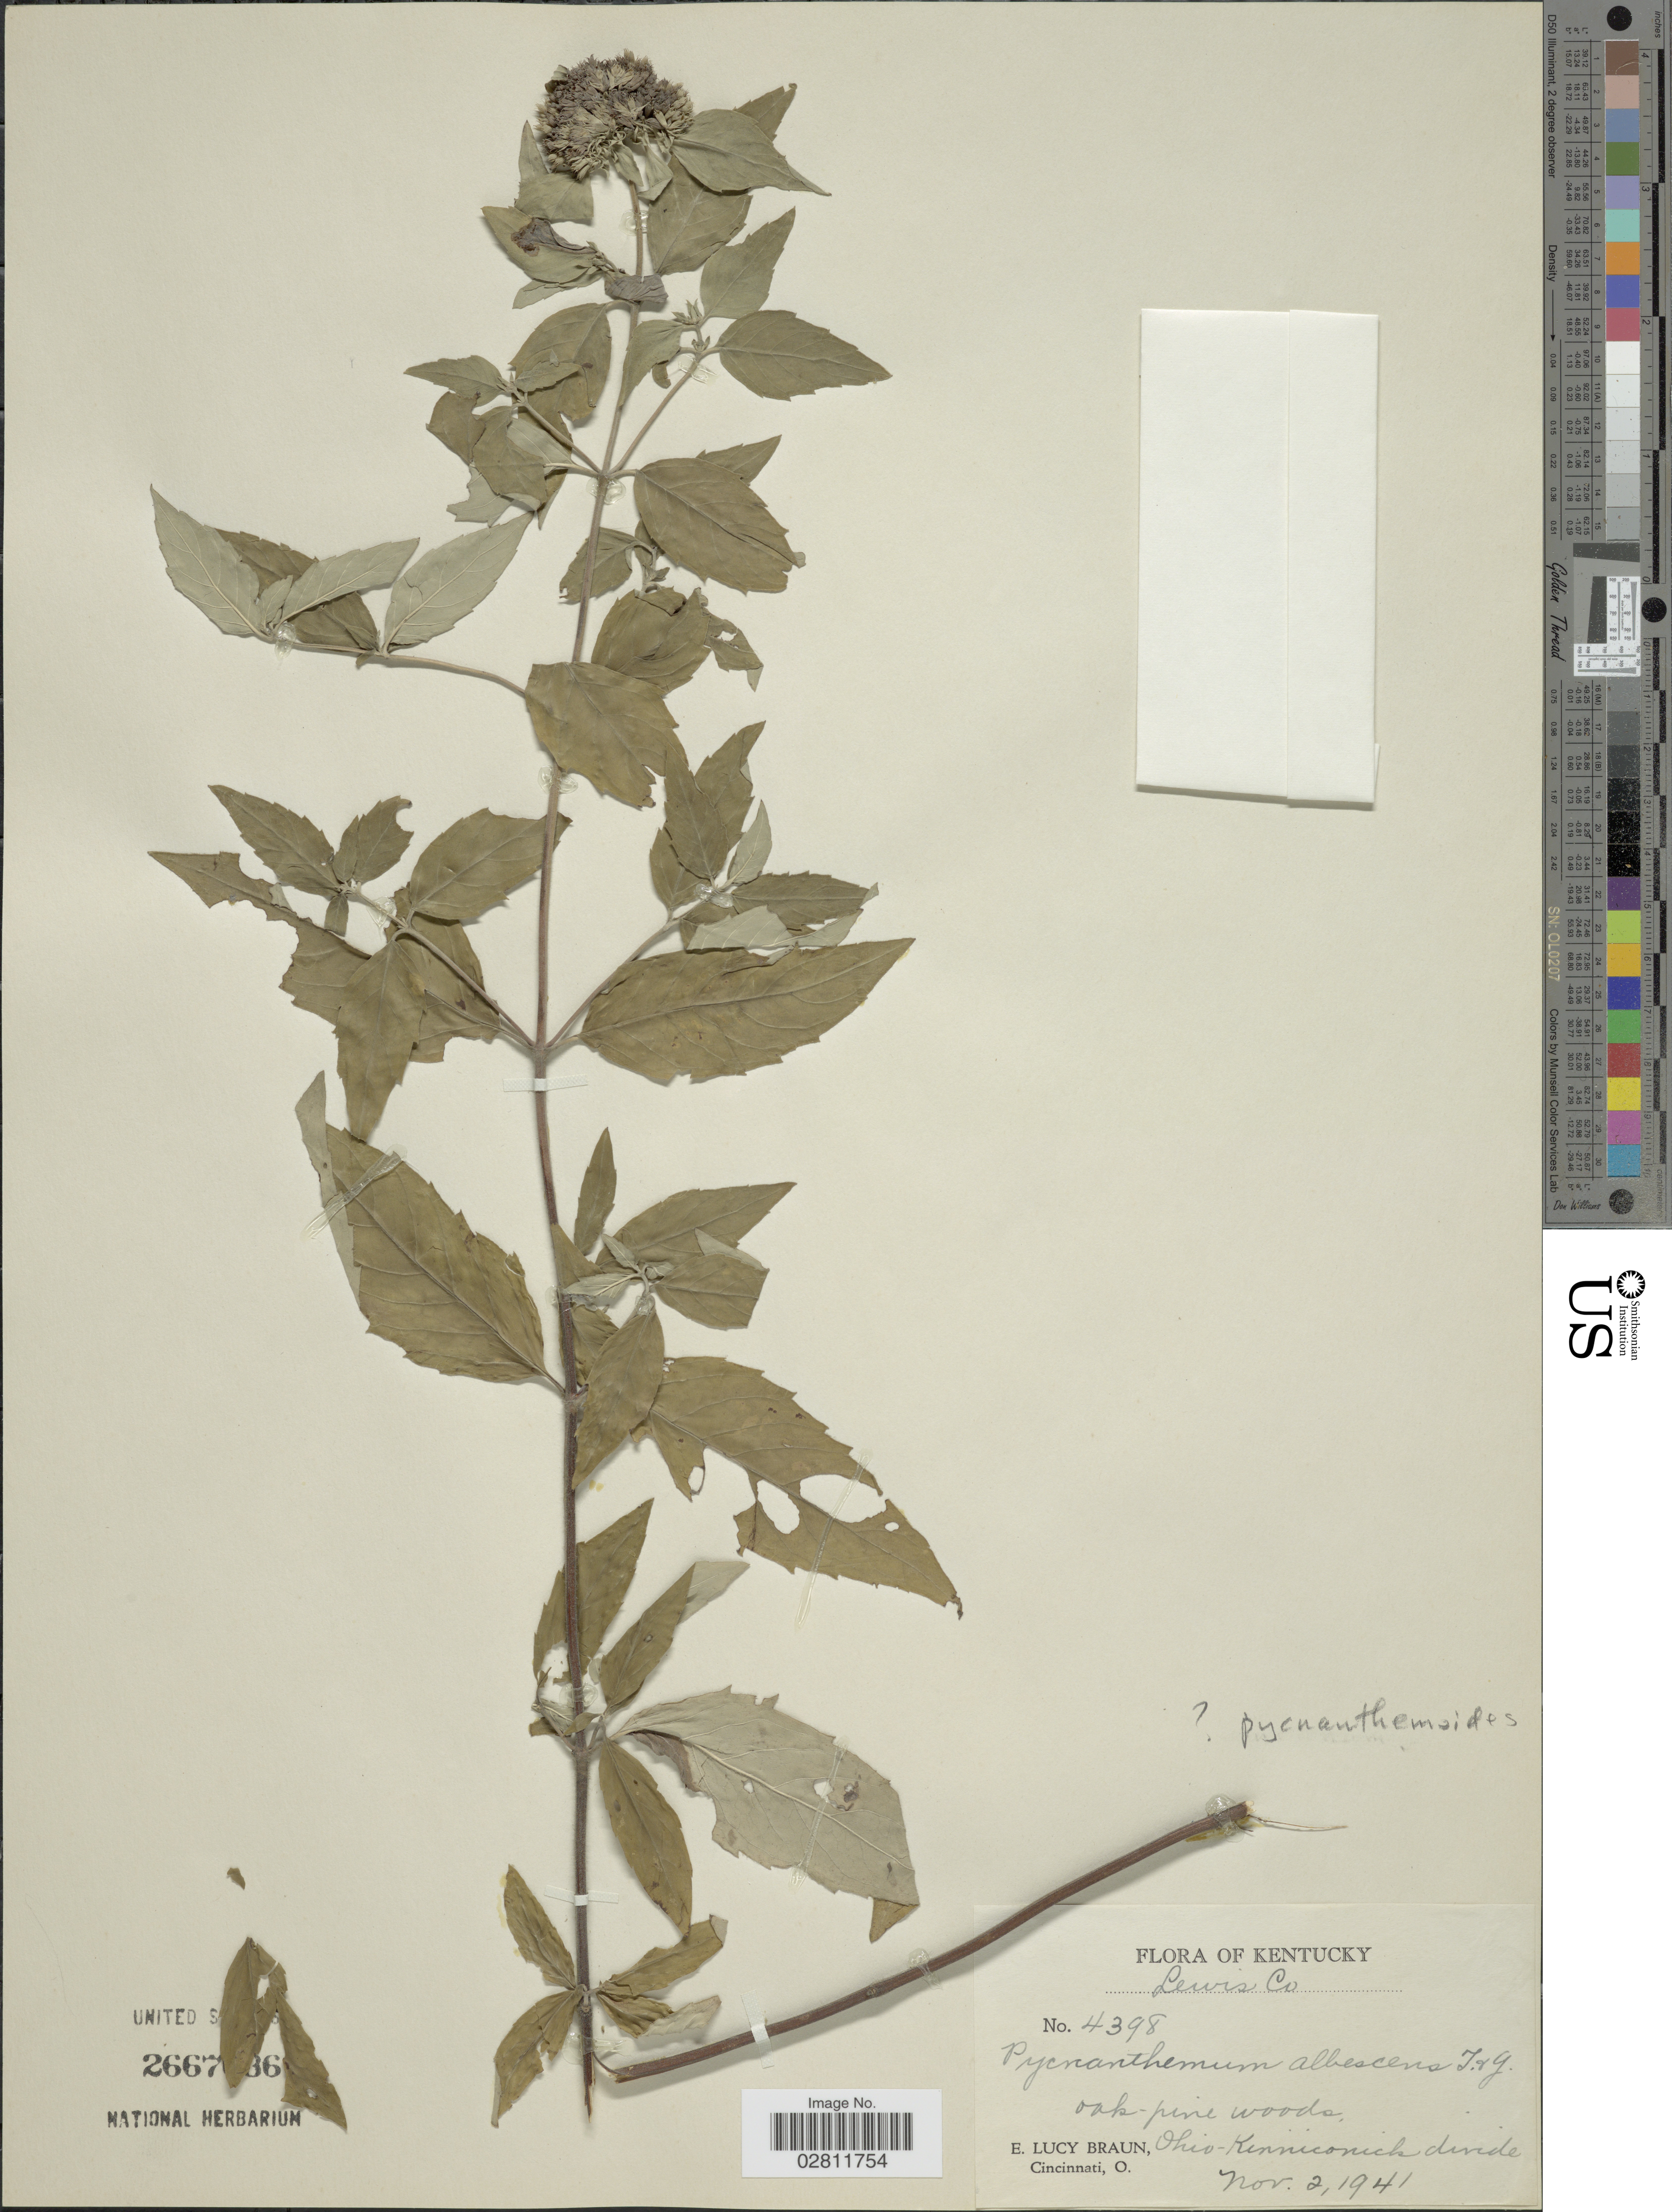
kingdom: Plantae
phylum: Tracheophyta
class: Magnoliopsida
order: Lamiales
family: Lamiaceae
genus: Pycnanthemum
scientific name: Pycnanthemum albescens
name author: Torr. & A. Gray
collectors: E. L. Braun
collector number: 4398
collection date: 1941-11-02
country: United States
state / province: Ohio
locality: Lewis Co. Ohio-Kenniconik divide.